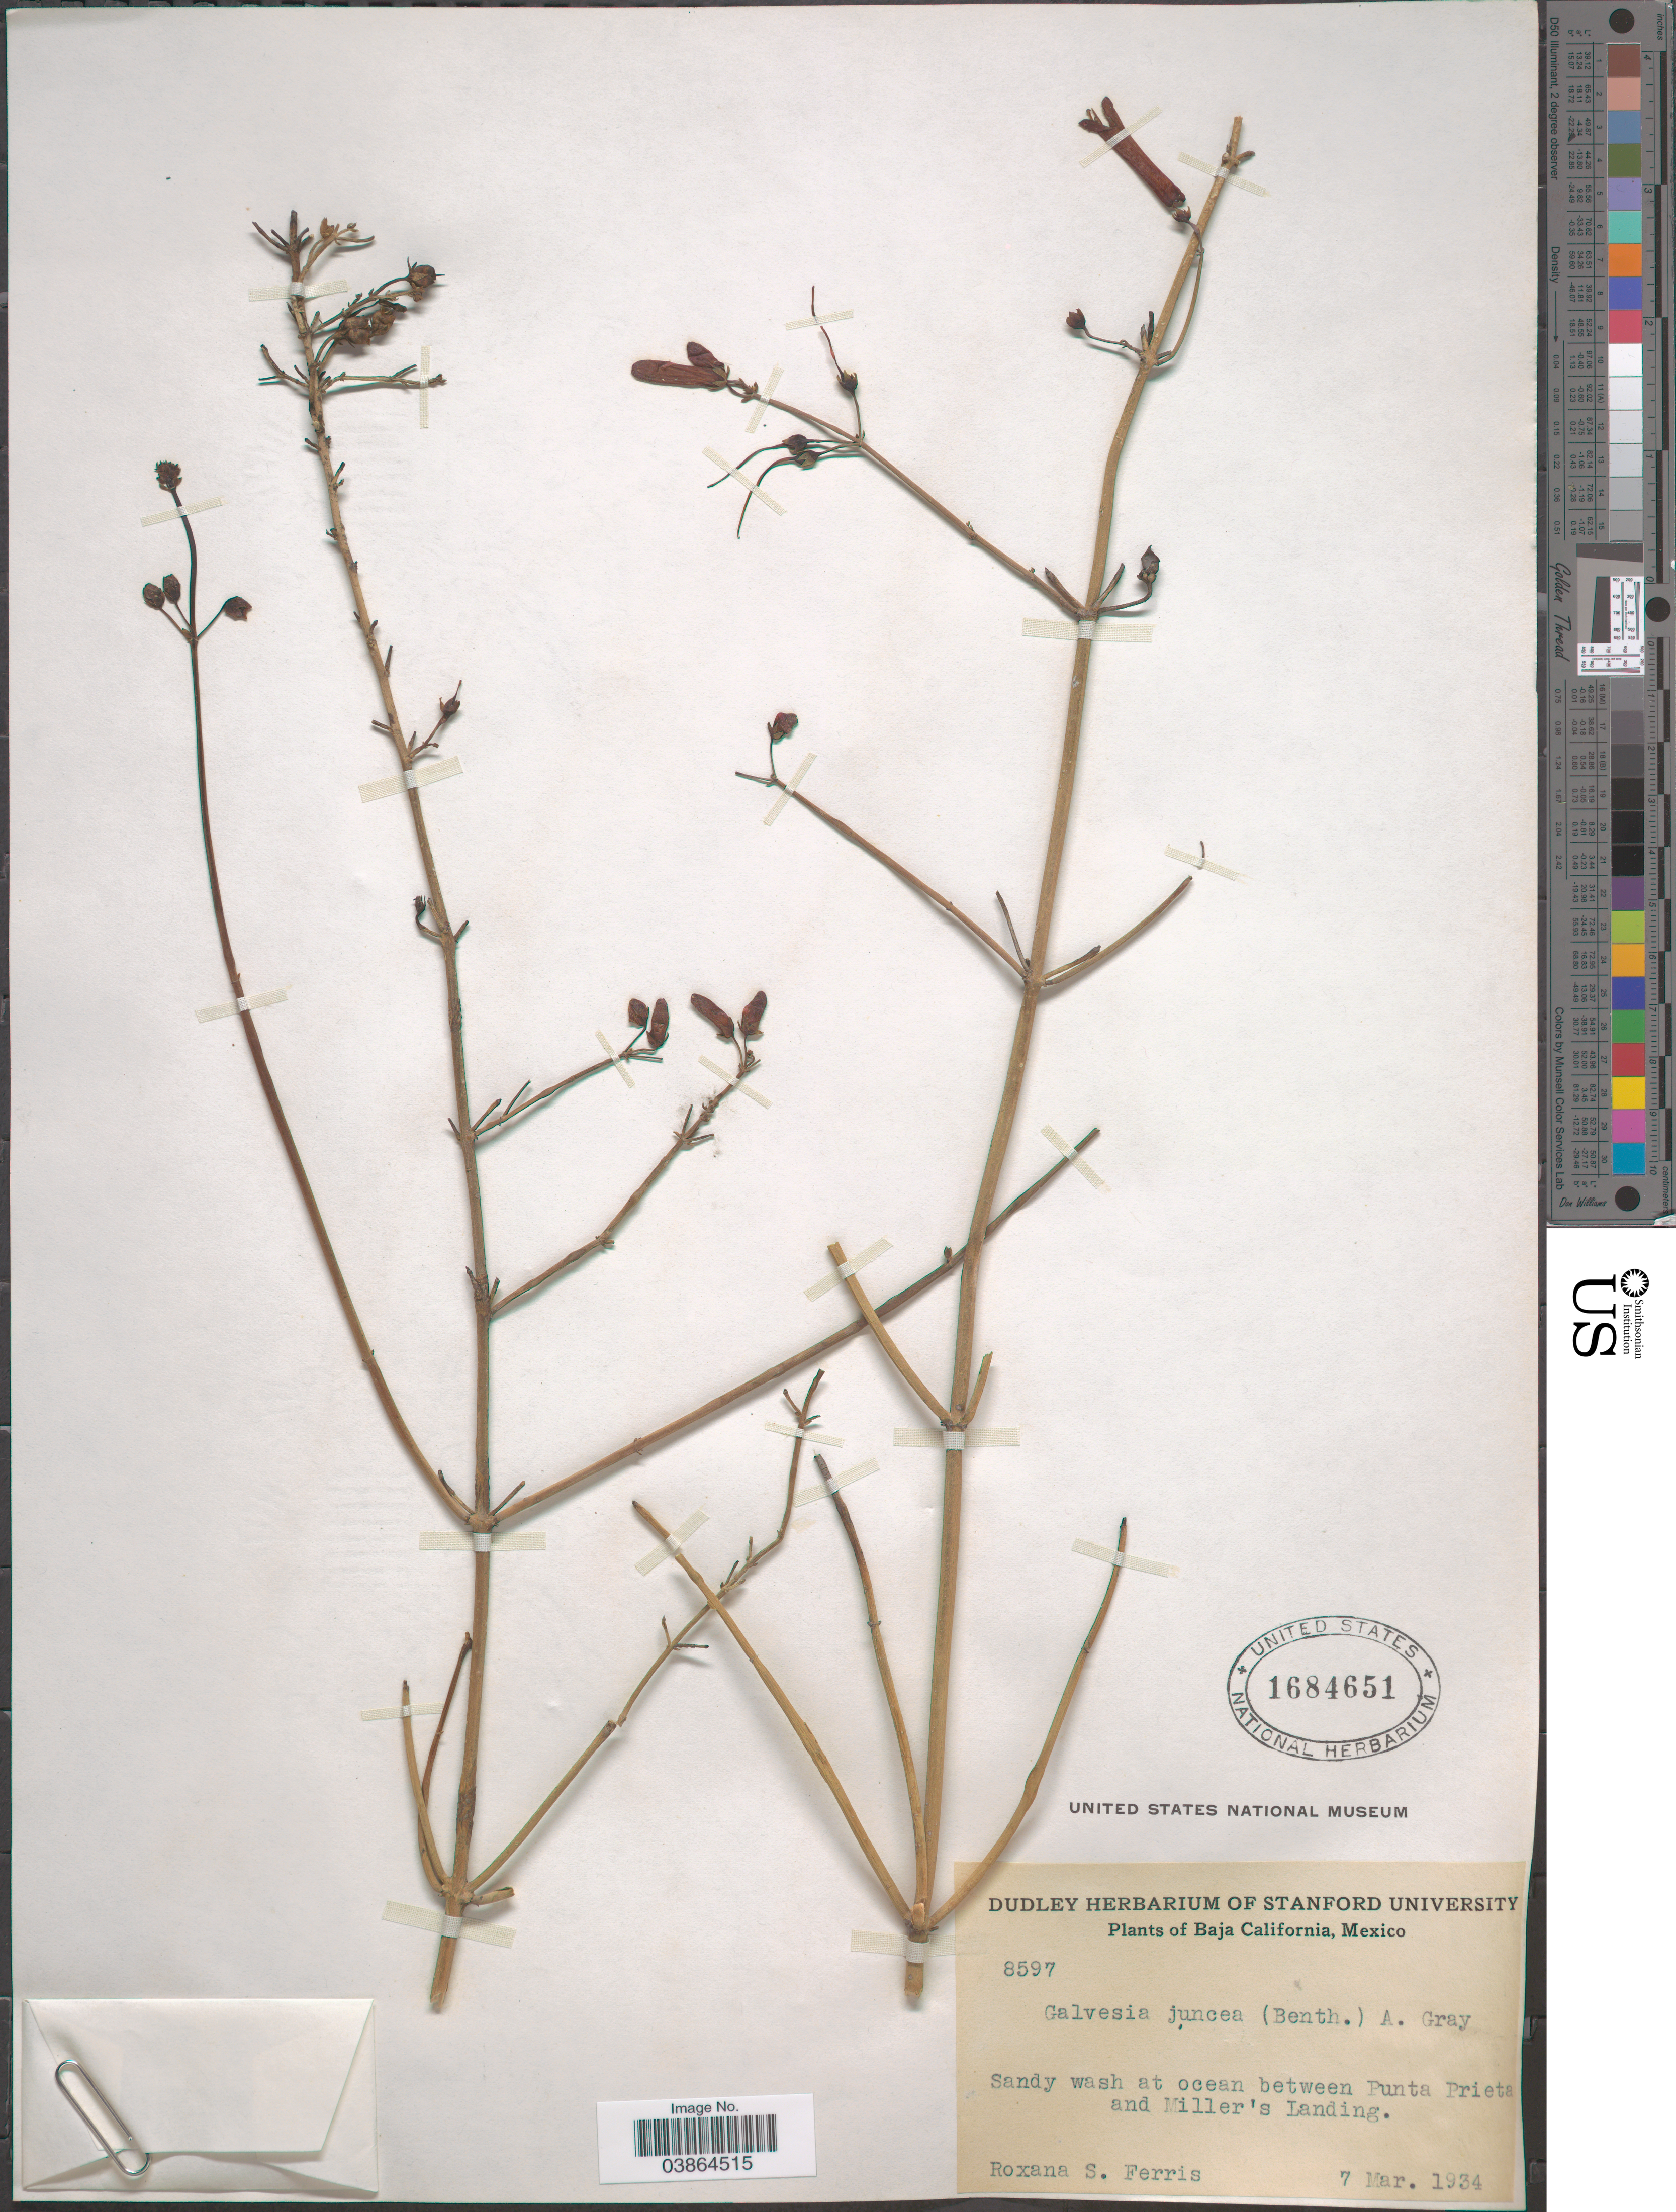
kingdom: Plantae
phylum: Tracheophyta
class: Magnoliopsida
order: Lamiales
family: Plantaginaceae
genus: Gambelia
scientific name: Gambelia juncea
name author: (Benth.) D.A. Sutton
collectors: R. S. Ferris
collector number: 8597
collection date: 1934-03-07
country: Mexico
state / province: Baja California Norte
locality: At ocean between Punta Prieta and Miller's Landing.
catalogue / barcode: US 1684651